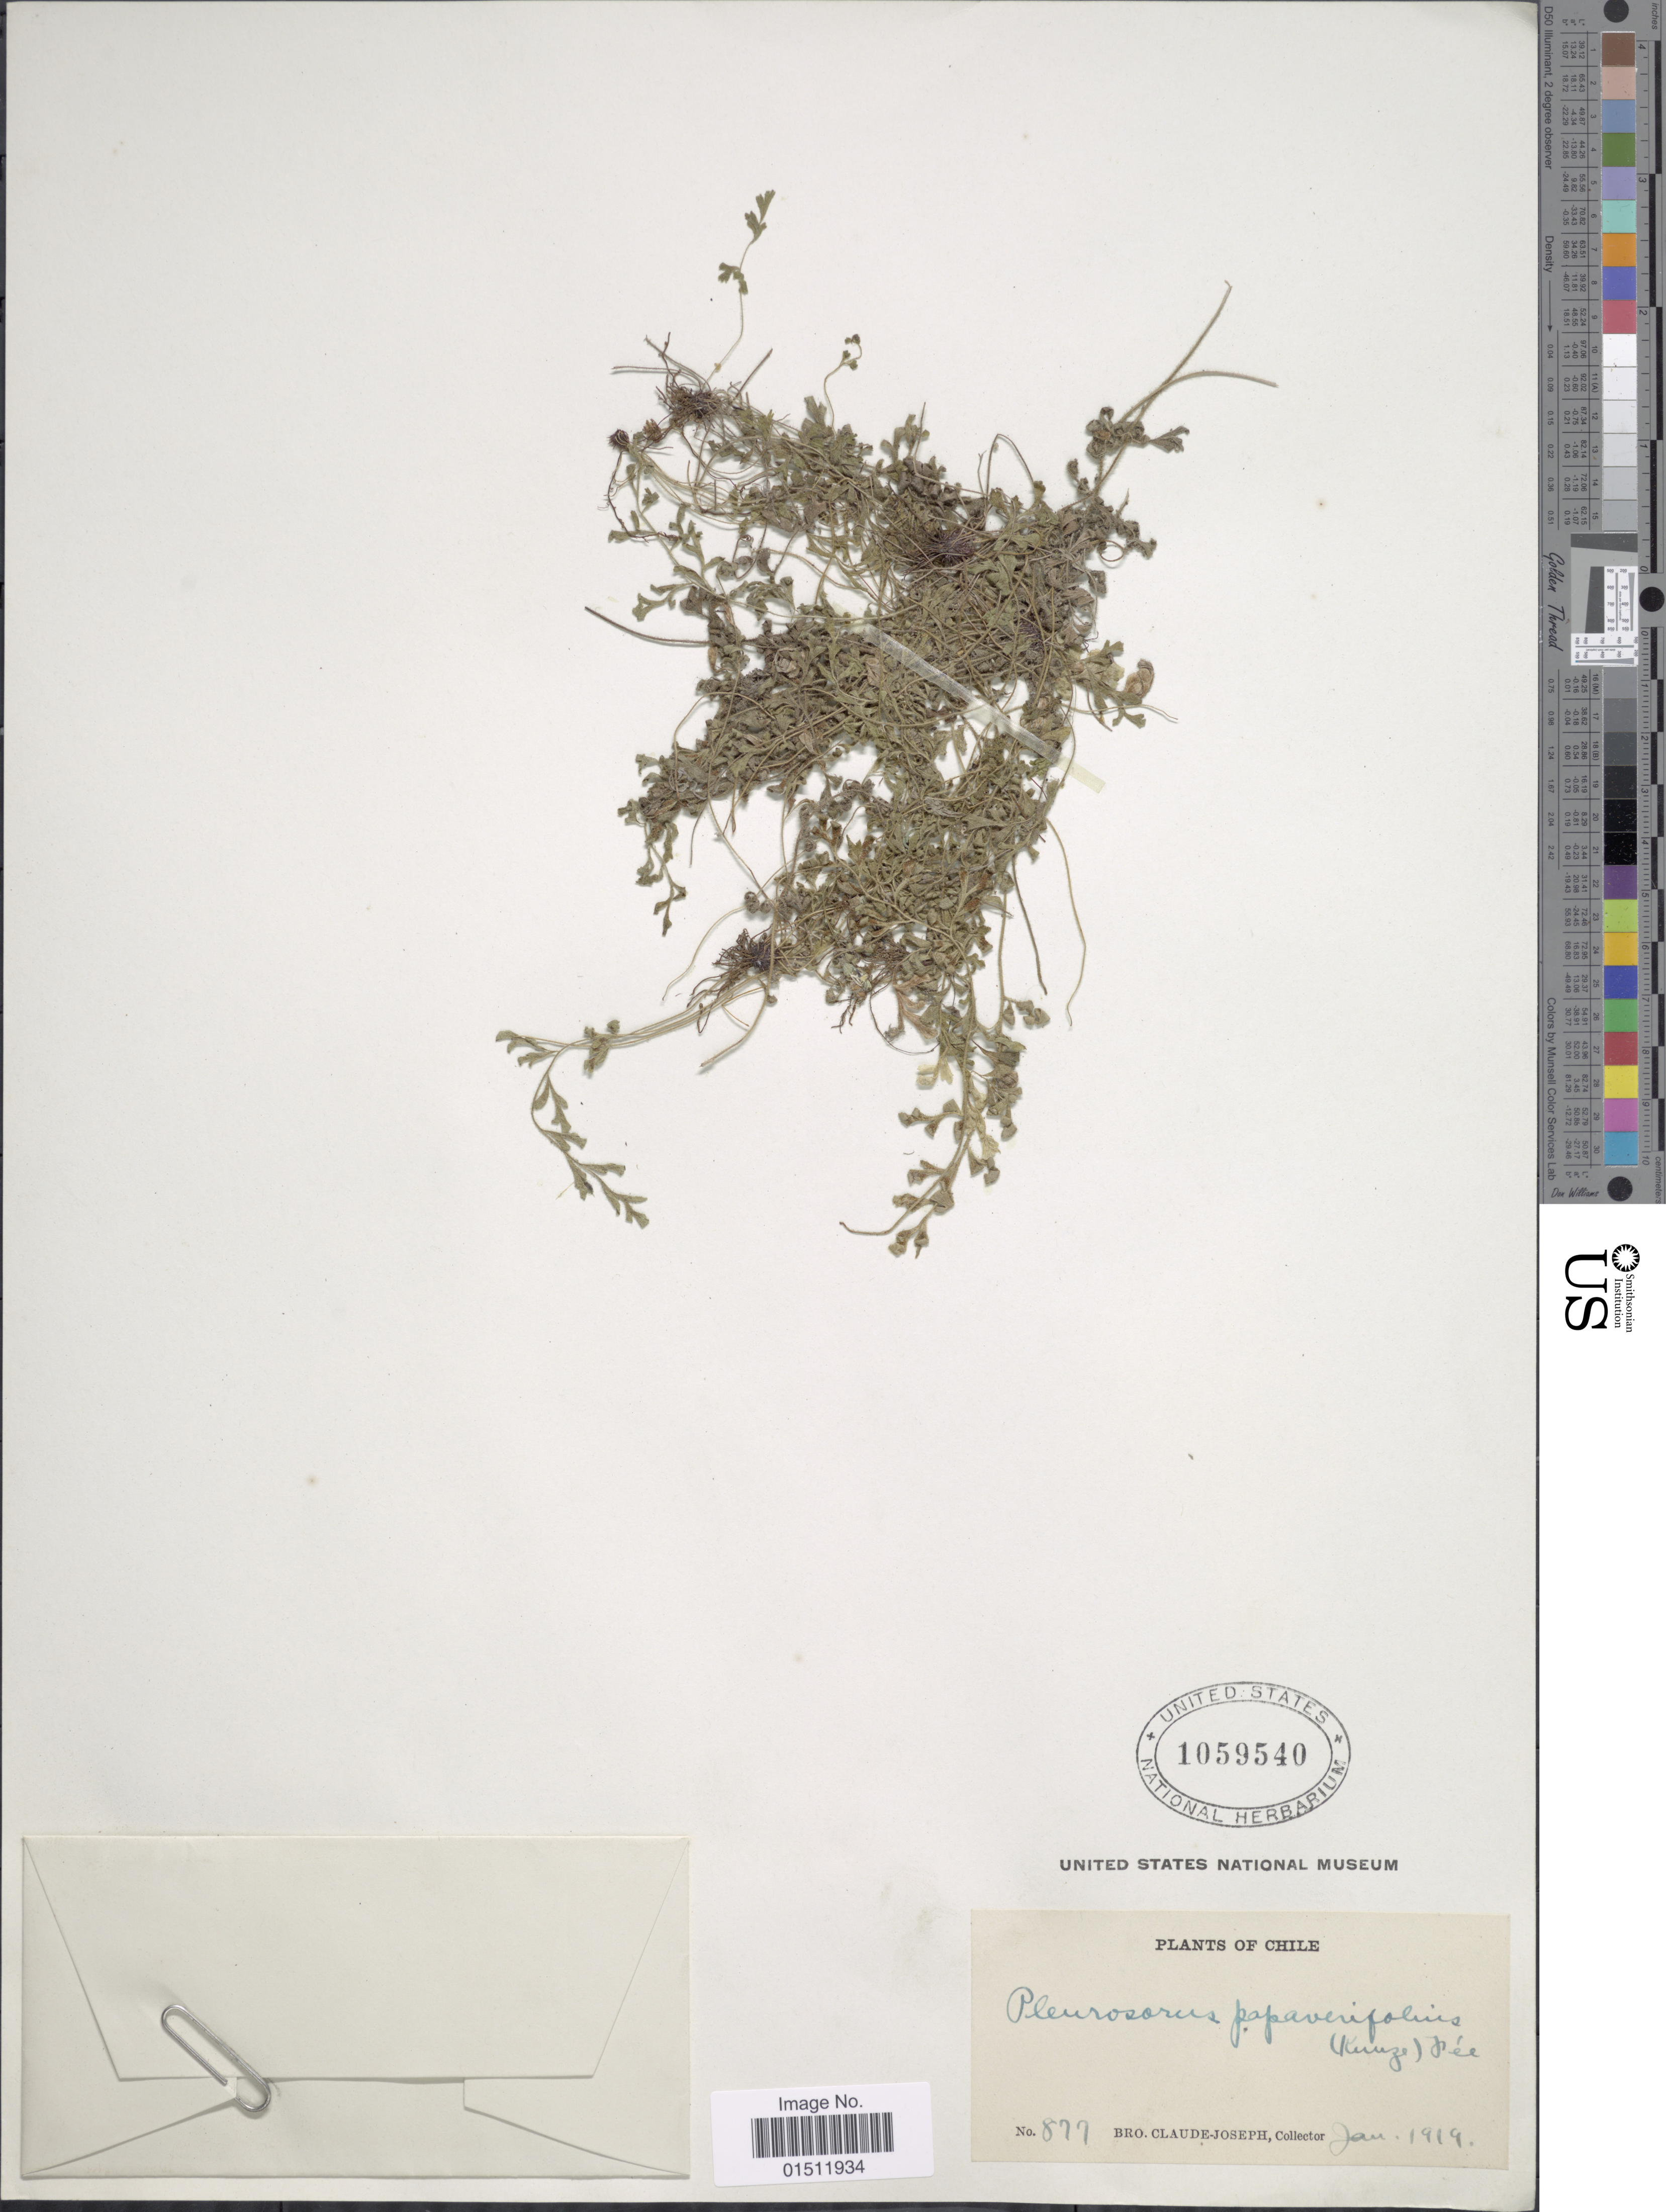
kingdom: Plantae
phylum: Tracheophyta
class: Polypodiopsida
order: Polypodiales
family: Aspleniaceae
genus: Asplenium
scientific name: Asplenium papaverifolius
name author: (Kuntze) Fée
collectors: Bro. Claude-Joseph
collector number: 877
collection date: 1919-01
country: Chile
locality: Chile.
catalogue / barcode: US 1059540